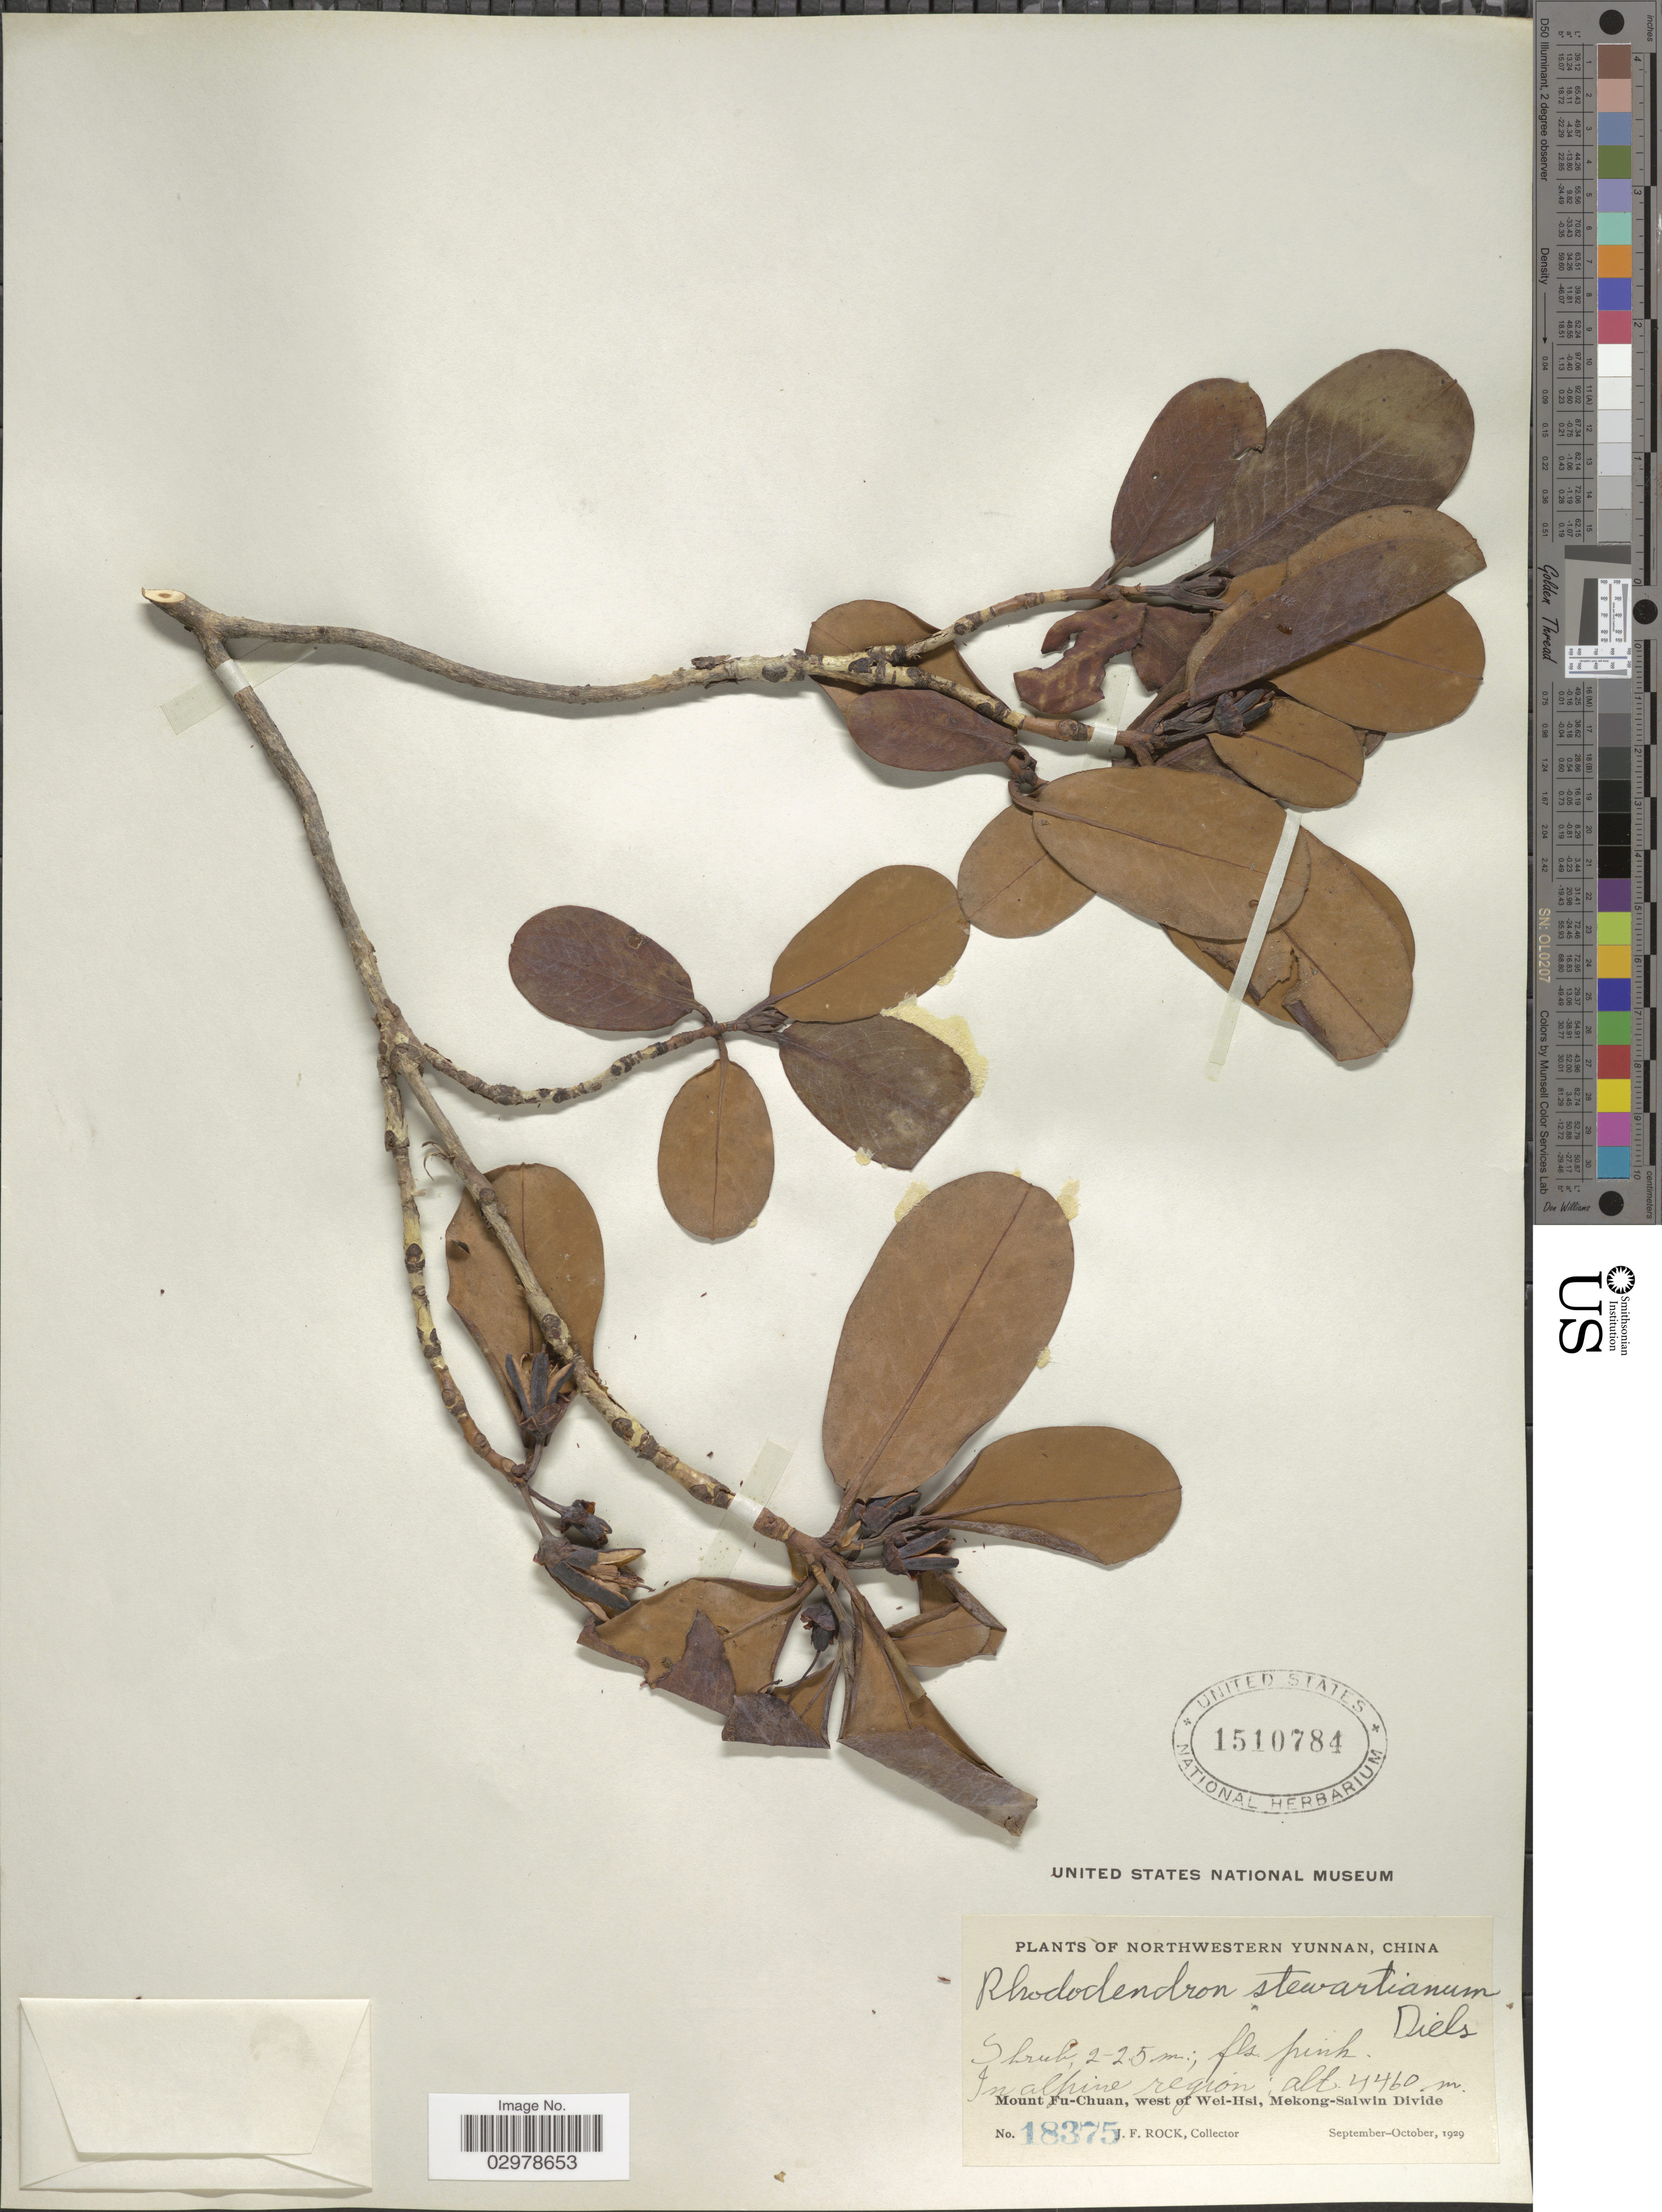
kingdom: Plantae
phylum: Tracheophyta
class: Magnoliopsida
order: Ericales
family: Ericaceae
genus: Rhododendron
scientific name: Rhododendron stewartianum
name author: Diels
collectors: J. Rock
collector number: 18375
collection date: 1929-09/1929-10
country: China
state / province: Yunnan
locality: Northwestern Yunnan. Mount Fu-Chuan, west of Wei-Hsi, Mekong-Salwin Divide.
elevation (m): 4460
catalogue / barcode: US 1510784